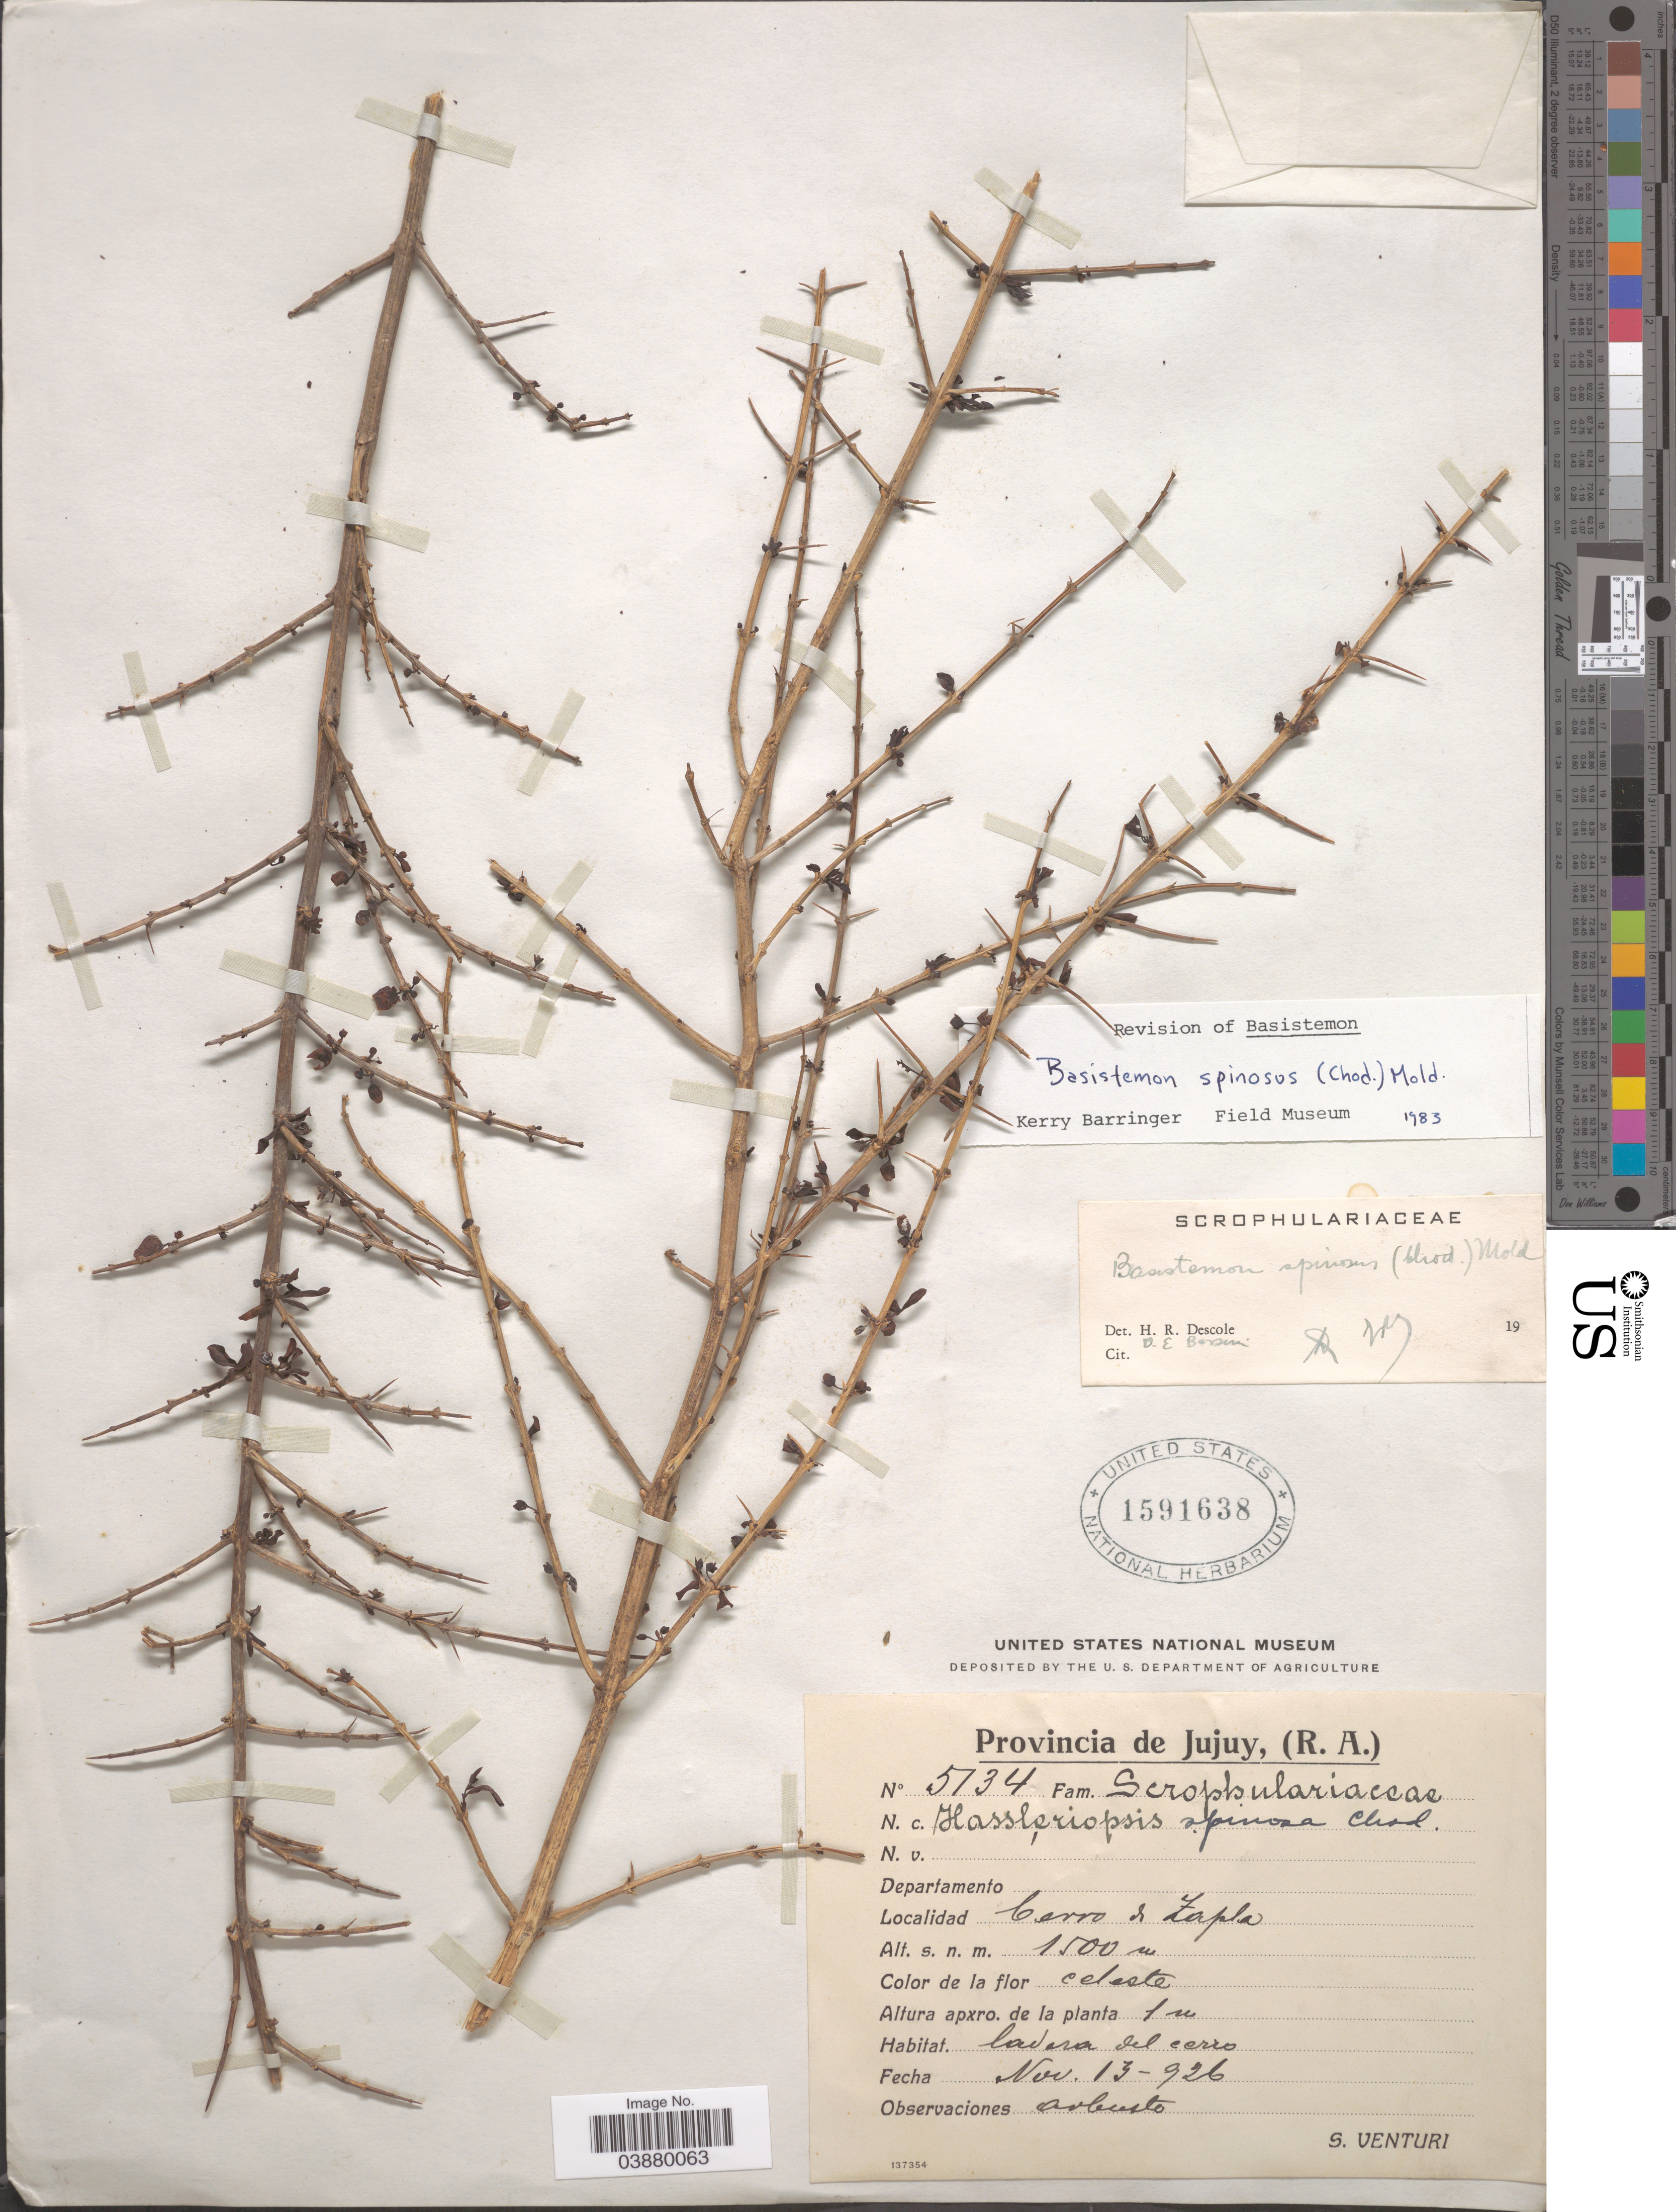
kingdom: Plantae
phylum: Tracheophyta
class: Magnoliopsida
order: Lamiales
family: Plantaginaceae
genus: Basistemon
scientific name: Basistemon spinosus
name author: (Chodat) Moldenke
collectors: S. Venturi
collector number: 5134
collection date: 1926-11-13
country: Argentina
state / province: Jujuy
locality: Cerro de Zapla.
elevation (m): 1500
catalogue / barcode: US 1591638